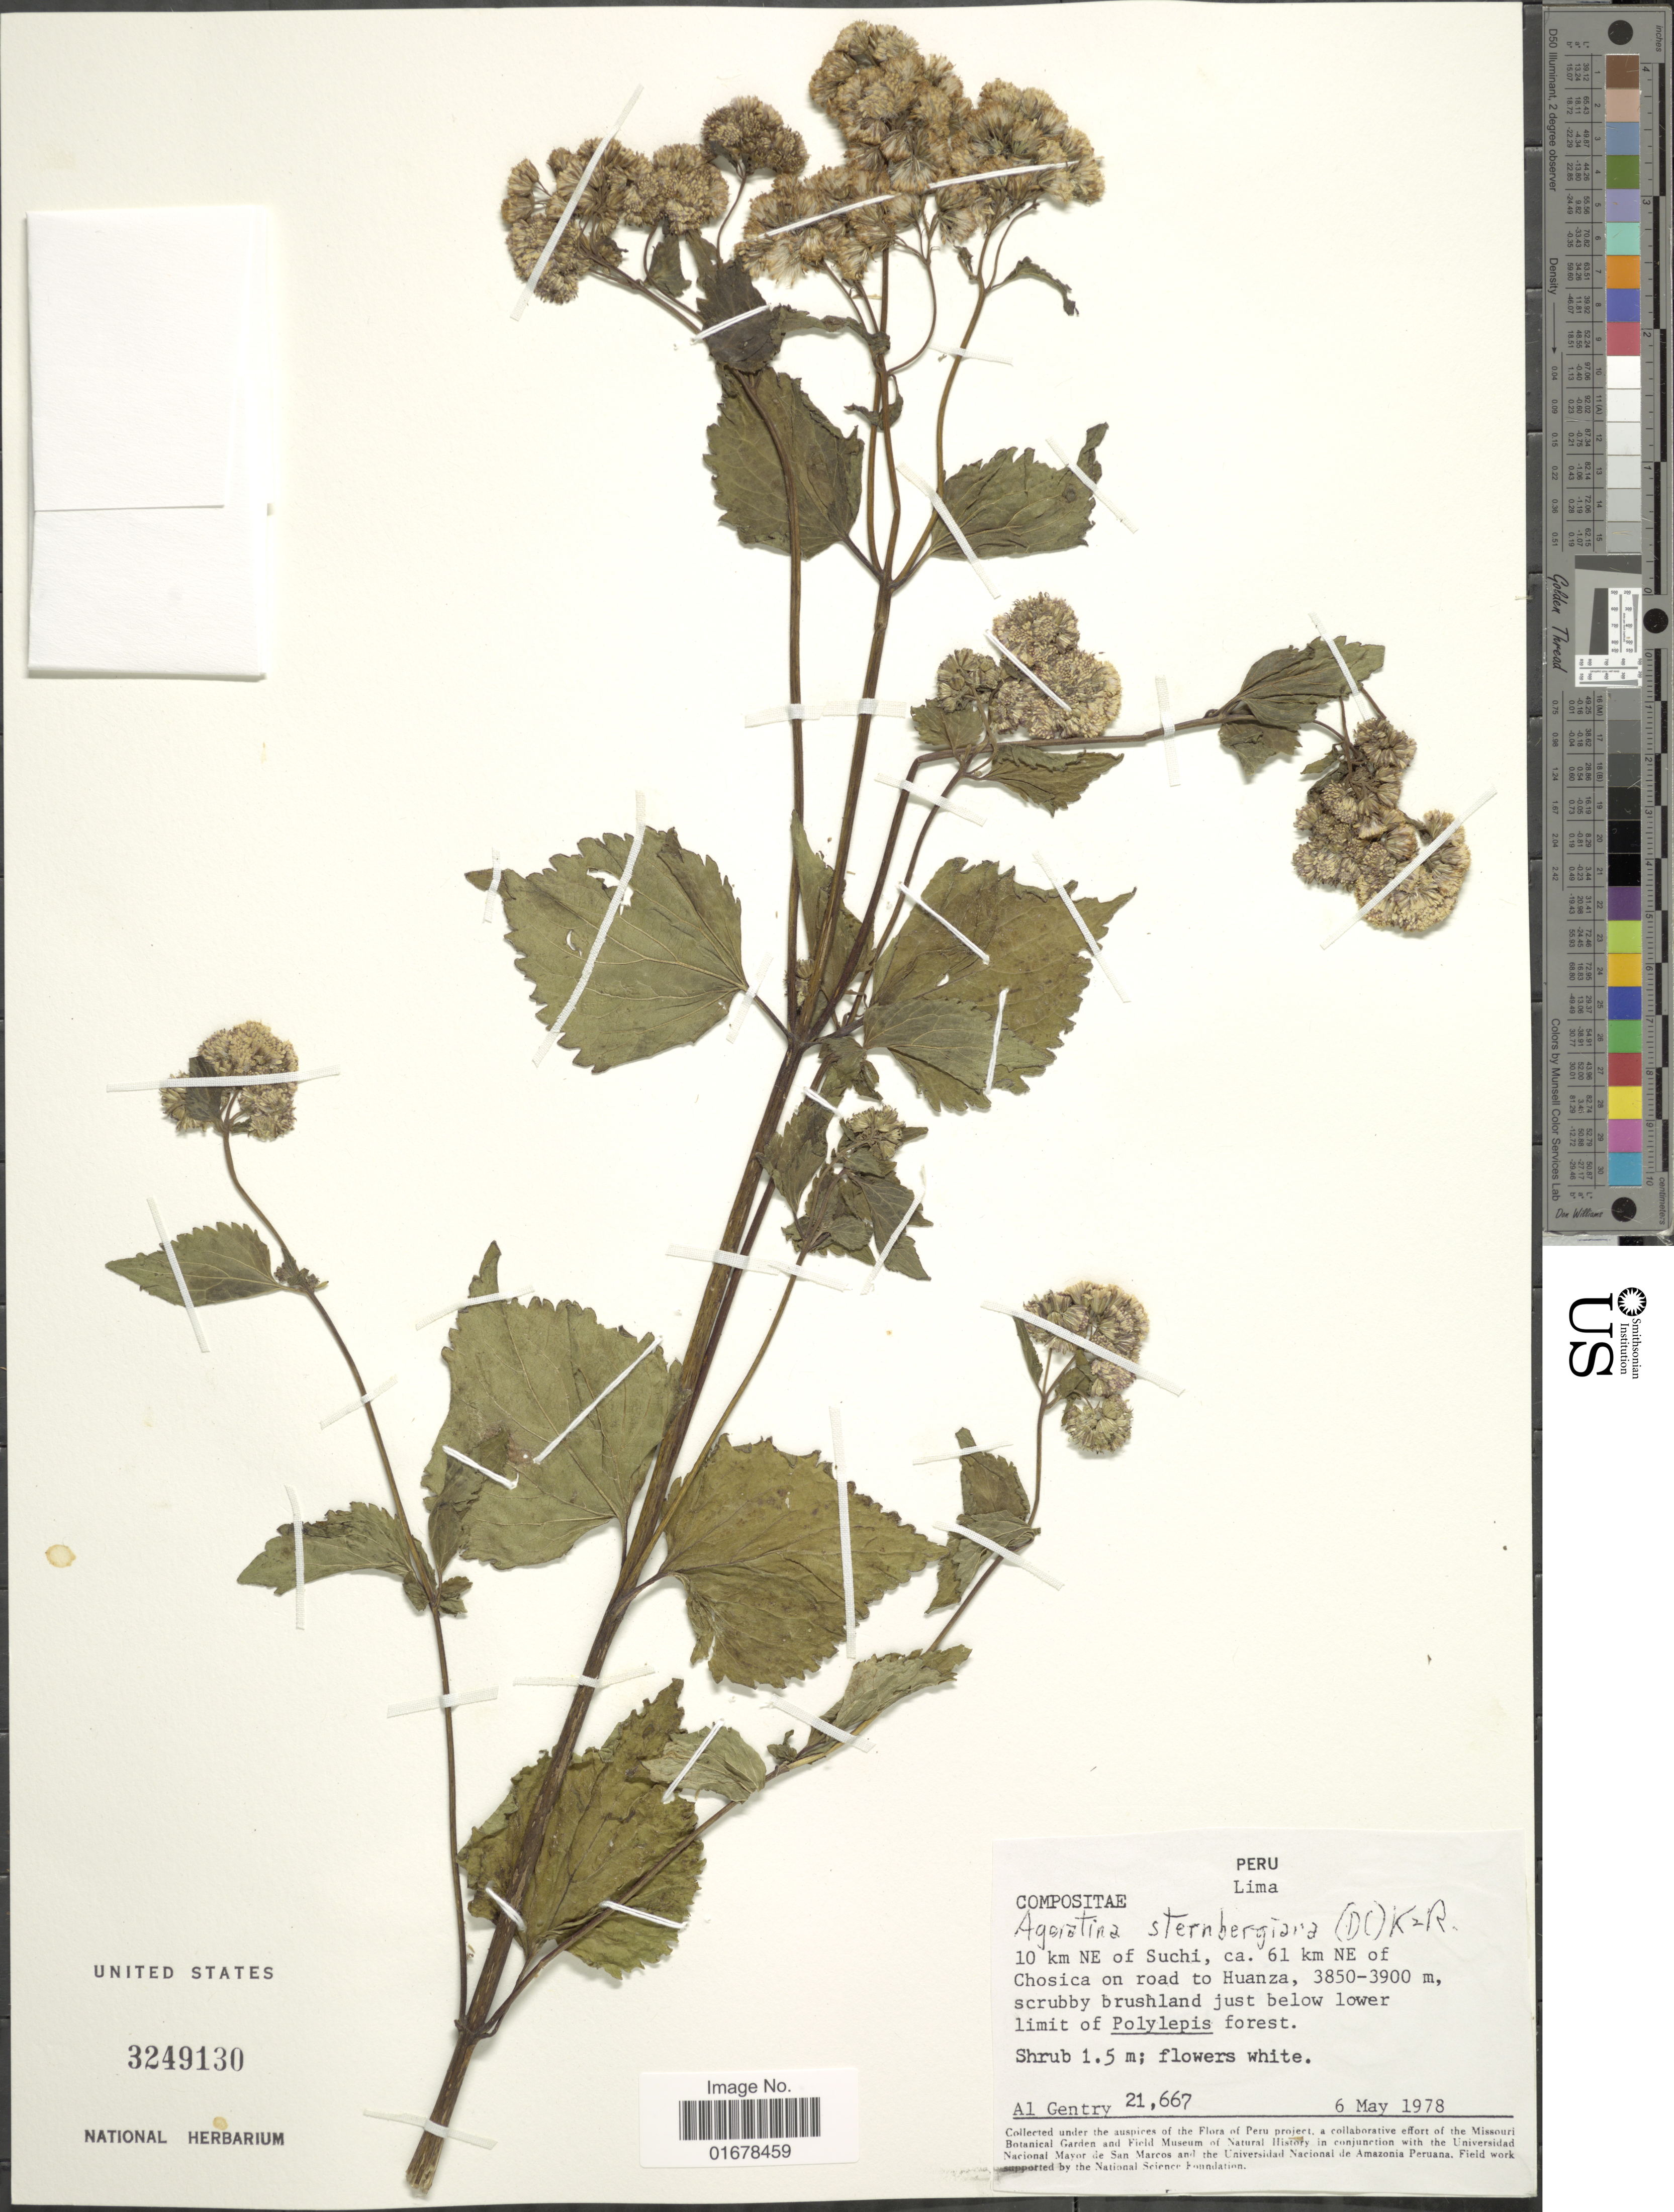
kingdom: Plantae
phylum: Tracheophyta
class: Magnoliopsida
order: Asterales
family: Asteraceae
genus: Ageratina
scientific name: Ageratina sternbergiana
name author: (DC.) R.M. King & H. Rob.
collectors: A. H. Gentry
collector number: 21667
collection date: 1978-05-06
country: Peru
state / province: Lima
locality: Lima, 10 km NE of Suchi, 61 km NE of Chosica on road to Huanza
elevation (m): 3850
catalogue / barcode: US 3249130